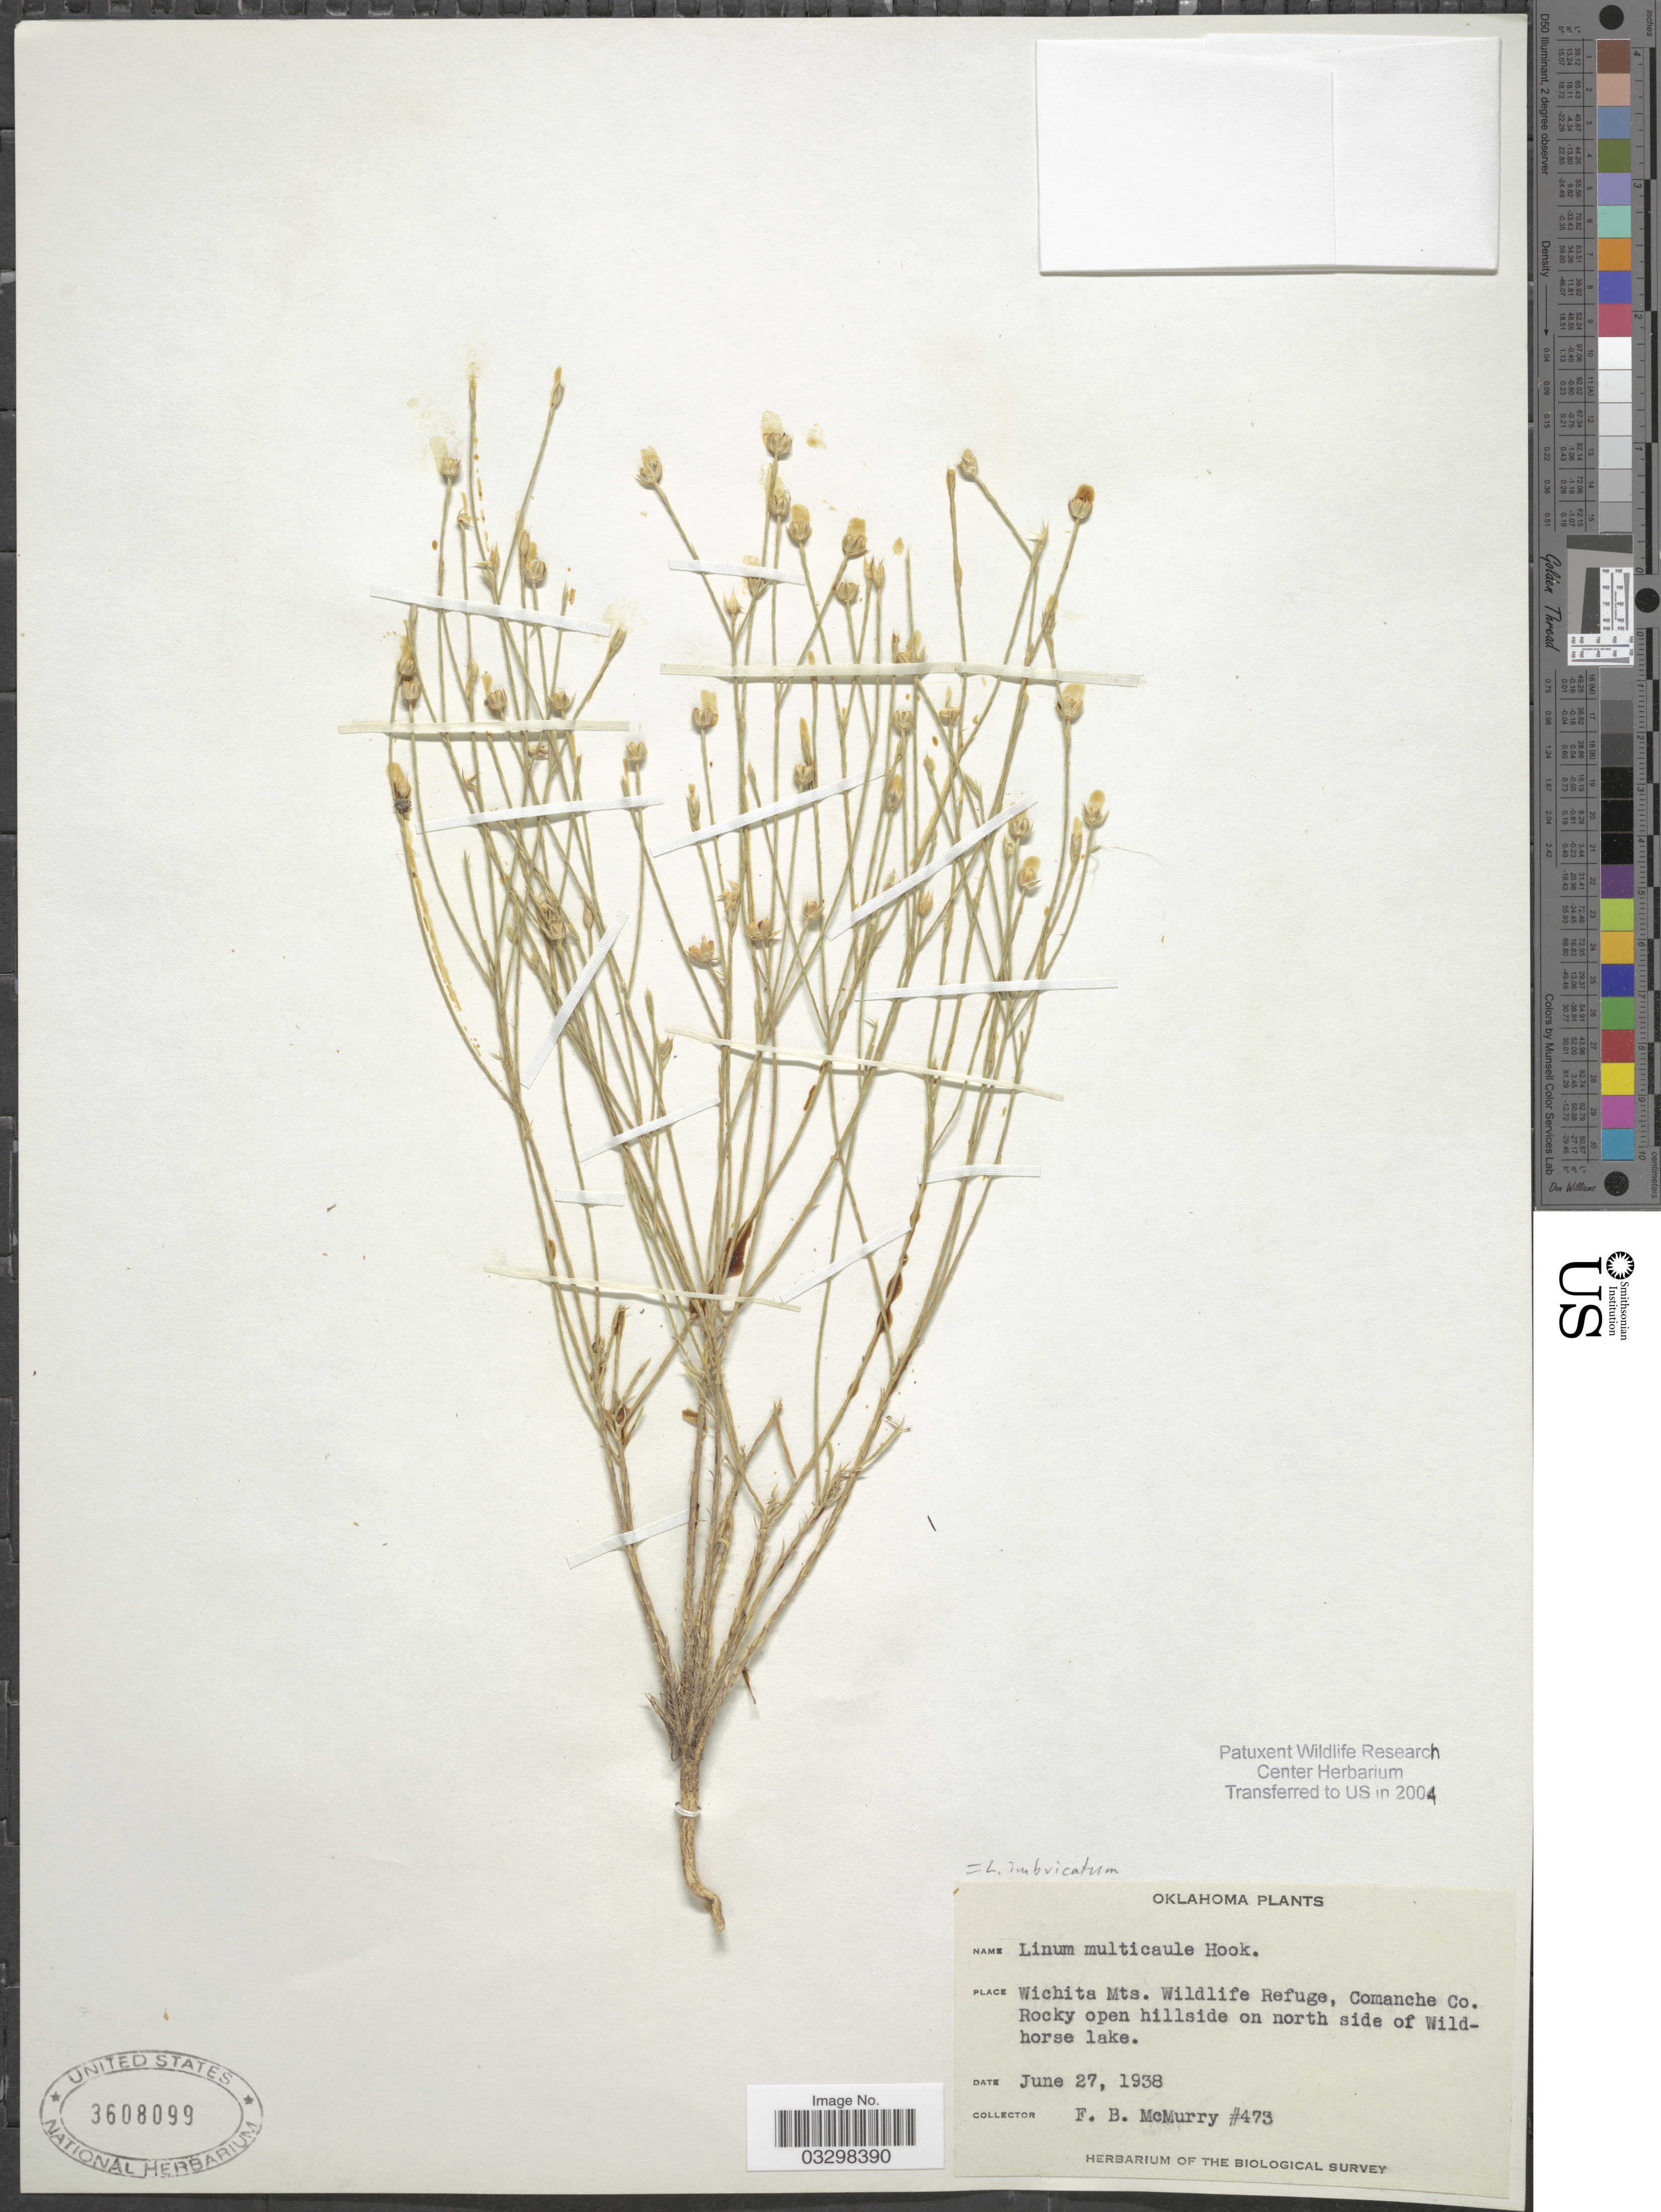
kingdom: Plantae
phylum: Tracheophyta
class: Magnoliopsida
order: Malpighiales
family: Linaceae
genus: Linum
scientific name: Linum imbricatum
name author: (Raf.) Shinners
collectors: F. B. McMurry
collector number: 473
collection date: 1938-06-27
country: United States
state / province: Oklahoma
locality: Wichita Mts. Wildlife Refuge, Comanche Co. Rocky open hillside on north side of Wildhorse lake.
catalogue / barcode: US 3608099